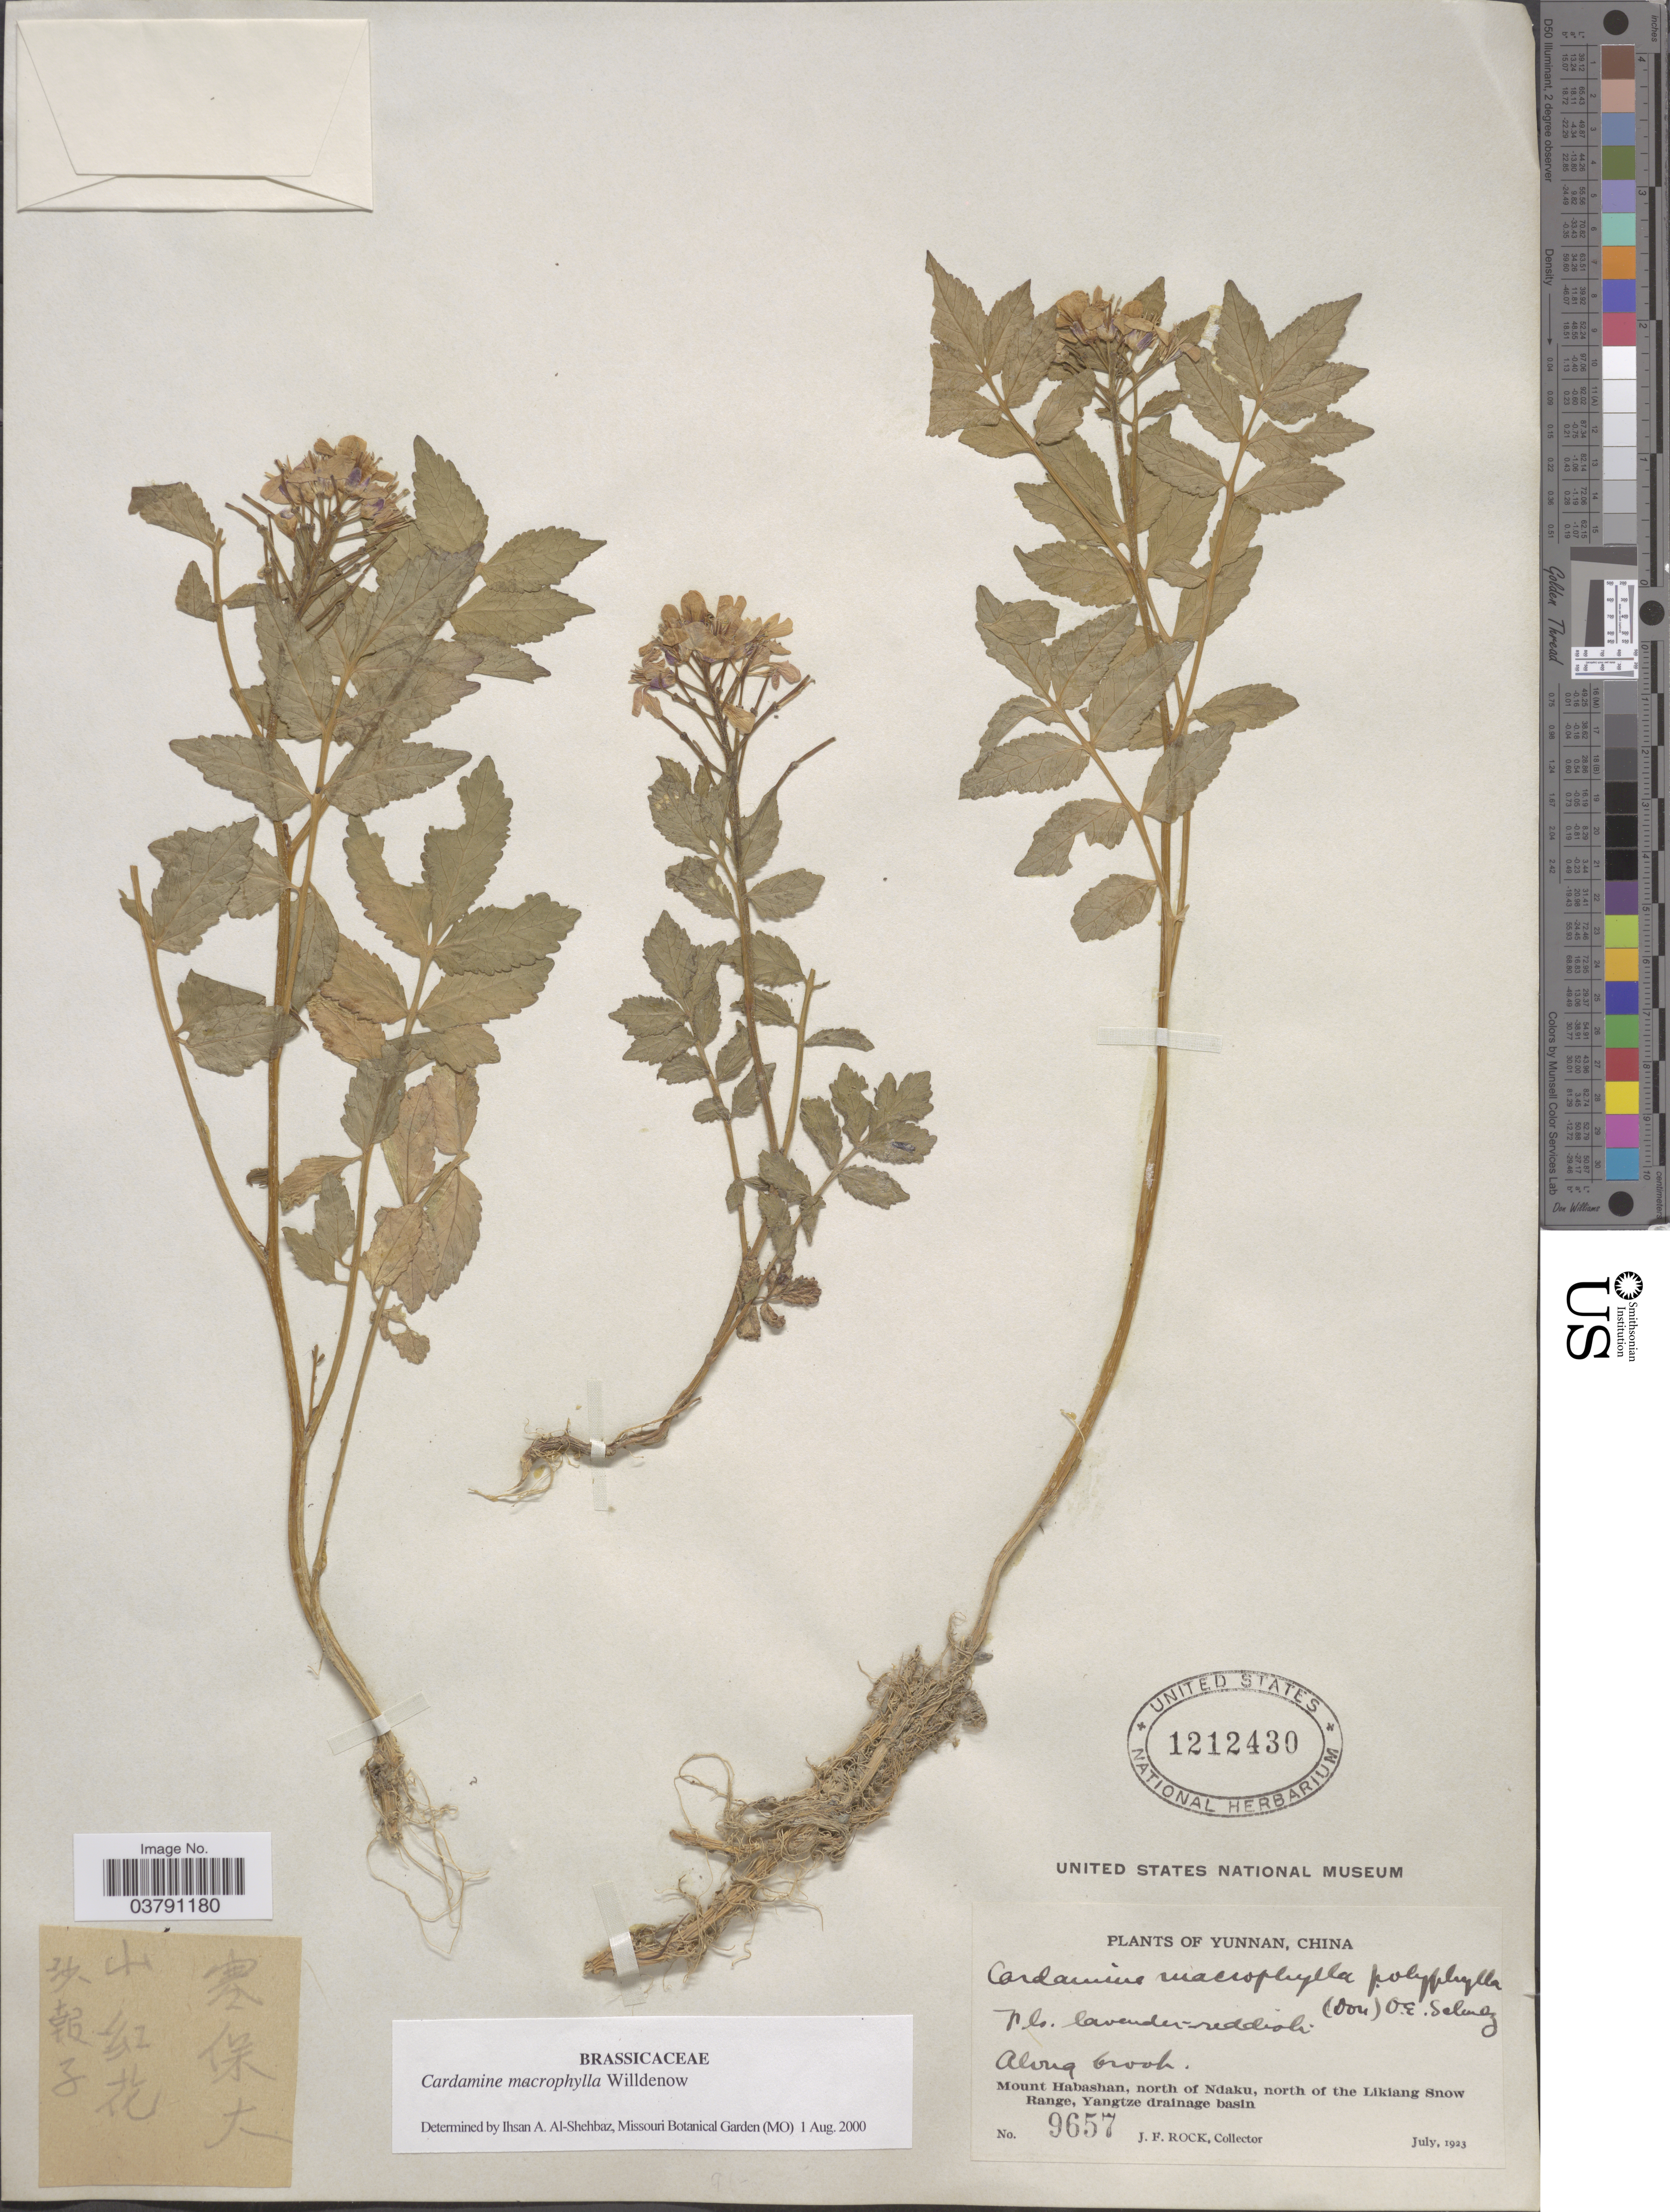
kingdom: Plantae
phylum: Tracheophyta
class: Magnoliopsida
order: Brassicales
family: Brassicaceae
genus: Cardamine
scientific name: Cardamine macrophylla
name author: Willd.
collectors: J. Rock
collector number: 9657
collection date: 1923-07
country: China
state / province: Yunnan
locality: Mount Habashan, north Ndaku, north of Likiang Snow Range, Yangtze drainage basin.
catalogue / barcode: US 1212430